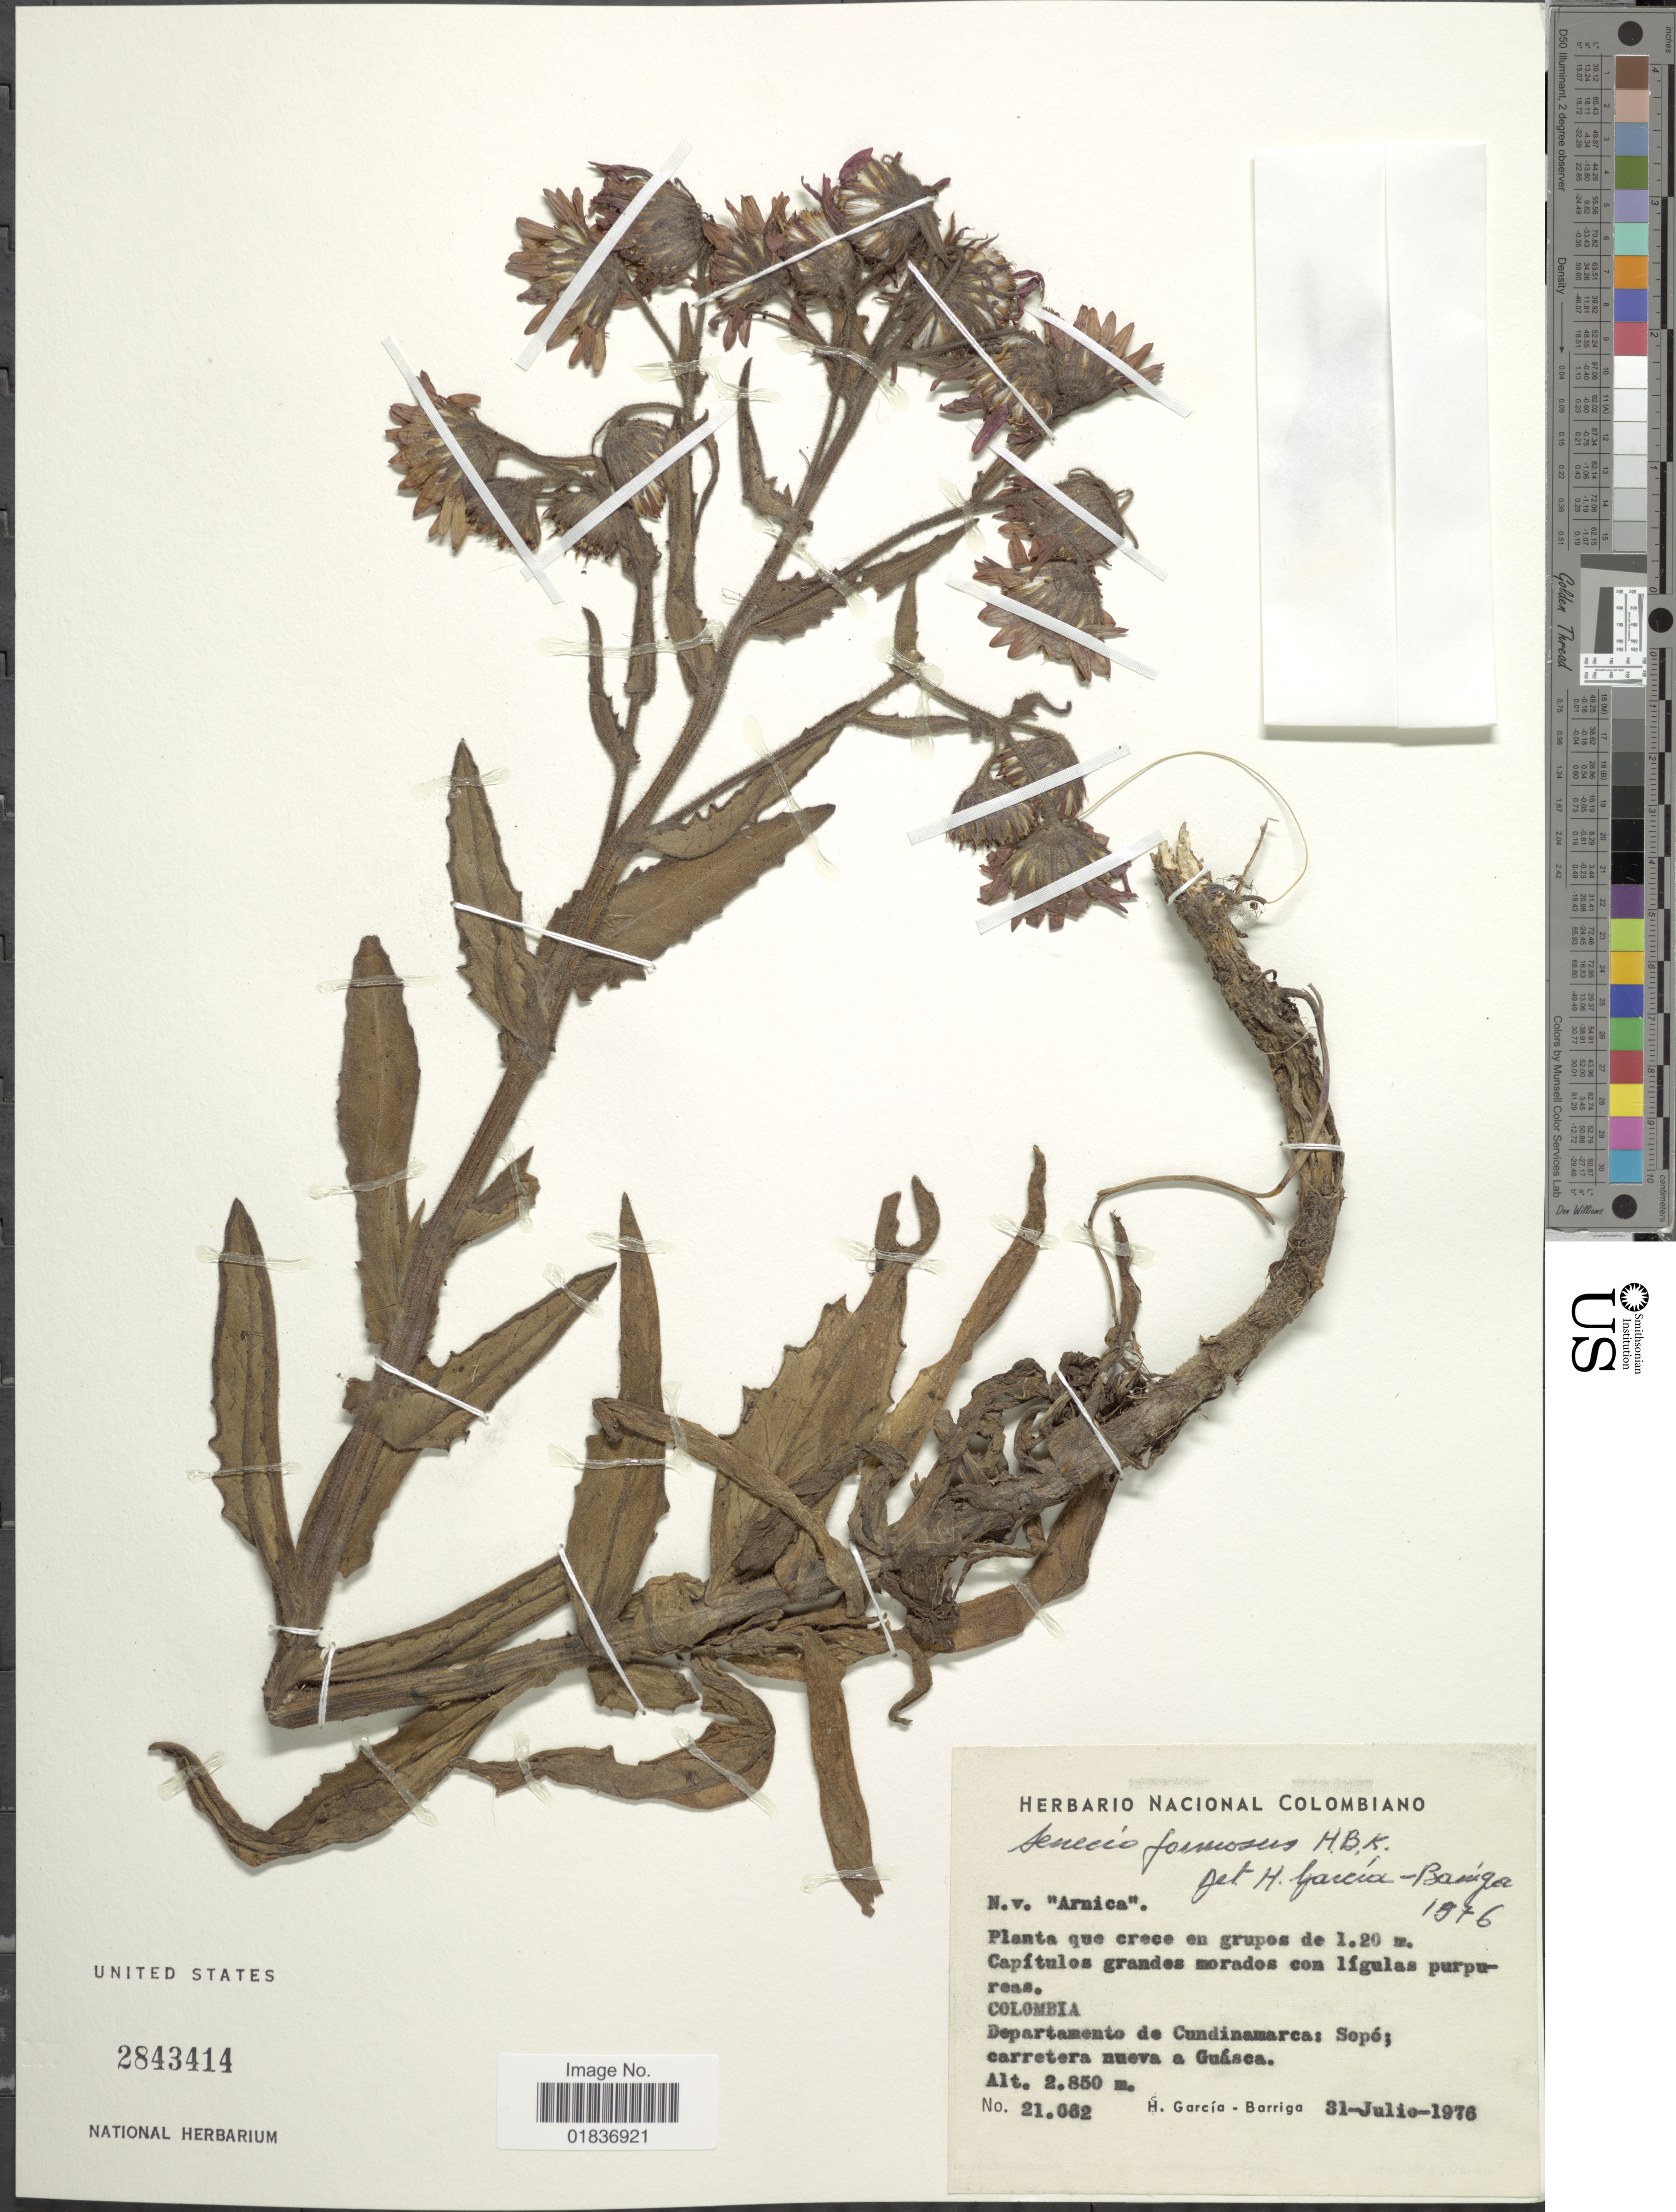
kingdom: Plantae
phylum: Tracheophyta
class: Magnoliopsida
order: Asterales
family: Asteraceae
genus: Senecio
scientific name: Senecio wedglacialis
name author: Cuatrec.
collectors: H. García Barriga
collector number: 21062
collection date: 1976-07-31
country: Colombia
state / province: Cundinamarca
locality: Departamento de Cundinamarca: Sopo; carretera nueva a Guasca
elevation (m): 2850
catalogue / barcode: US 2843414